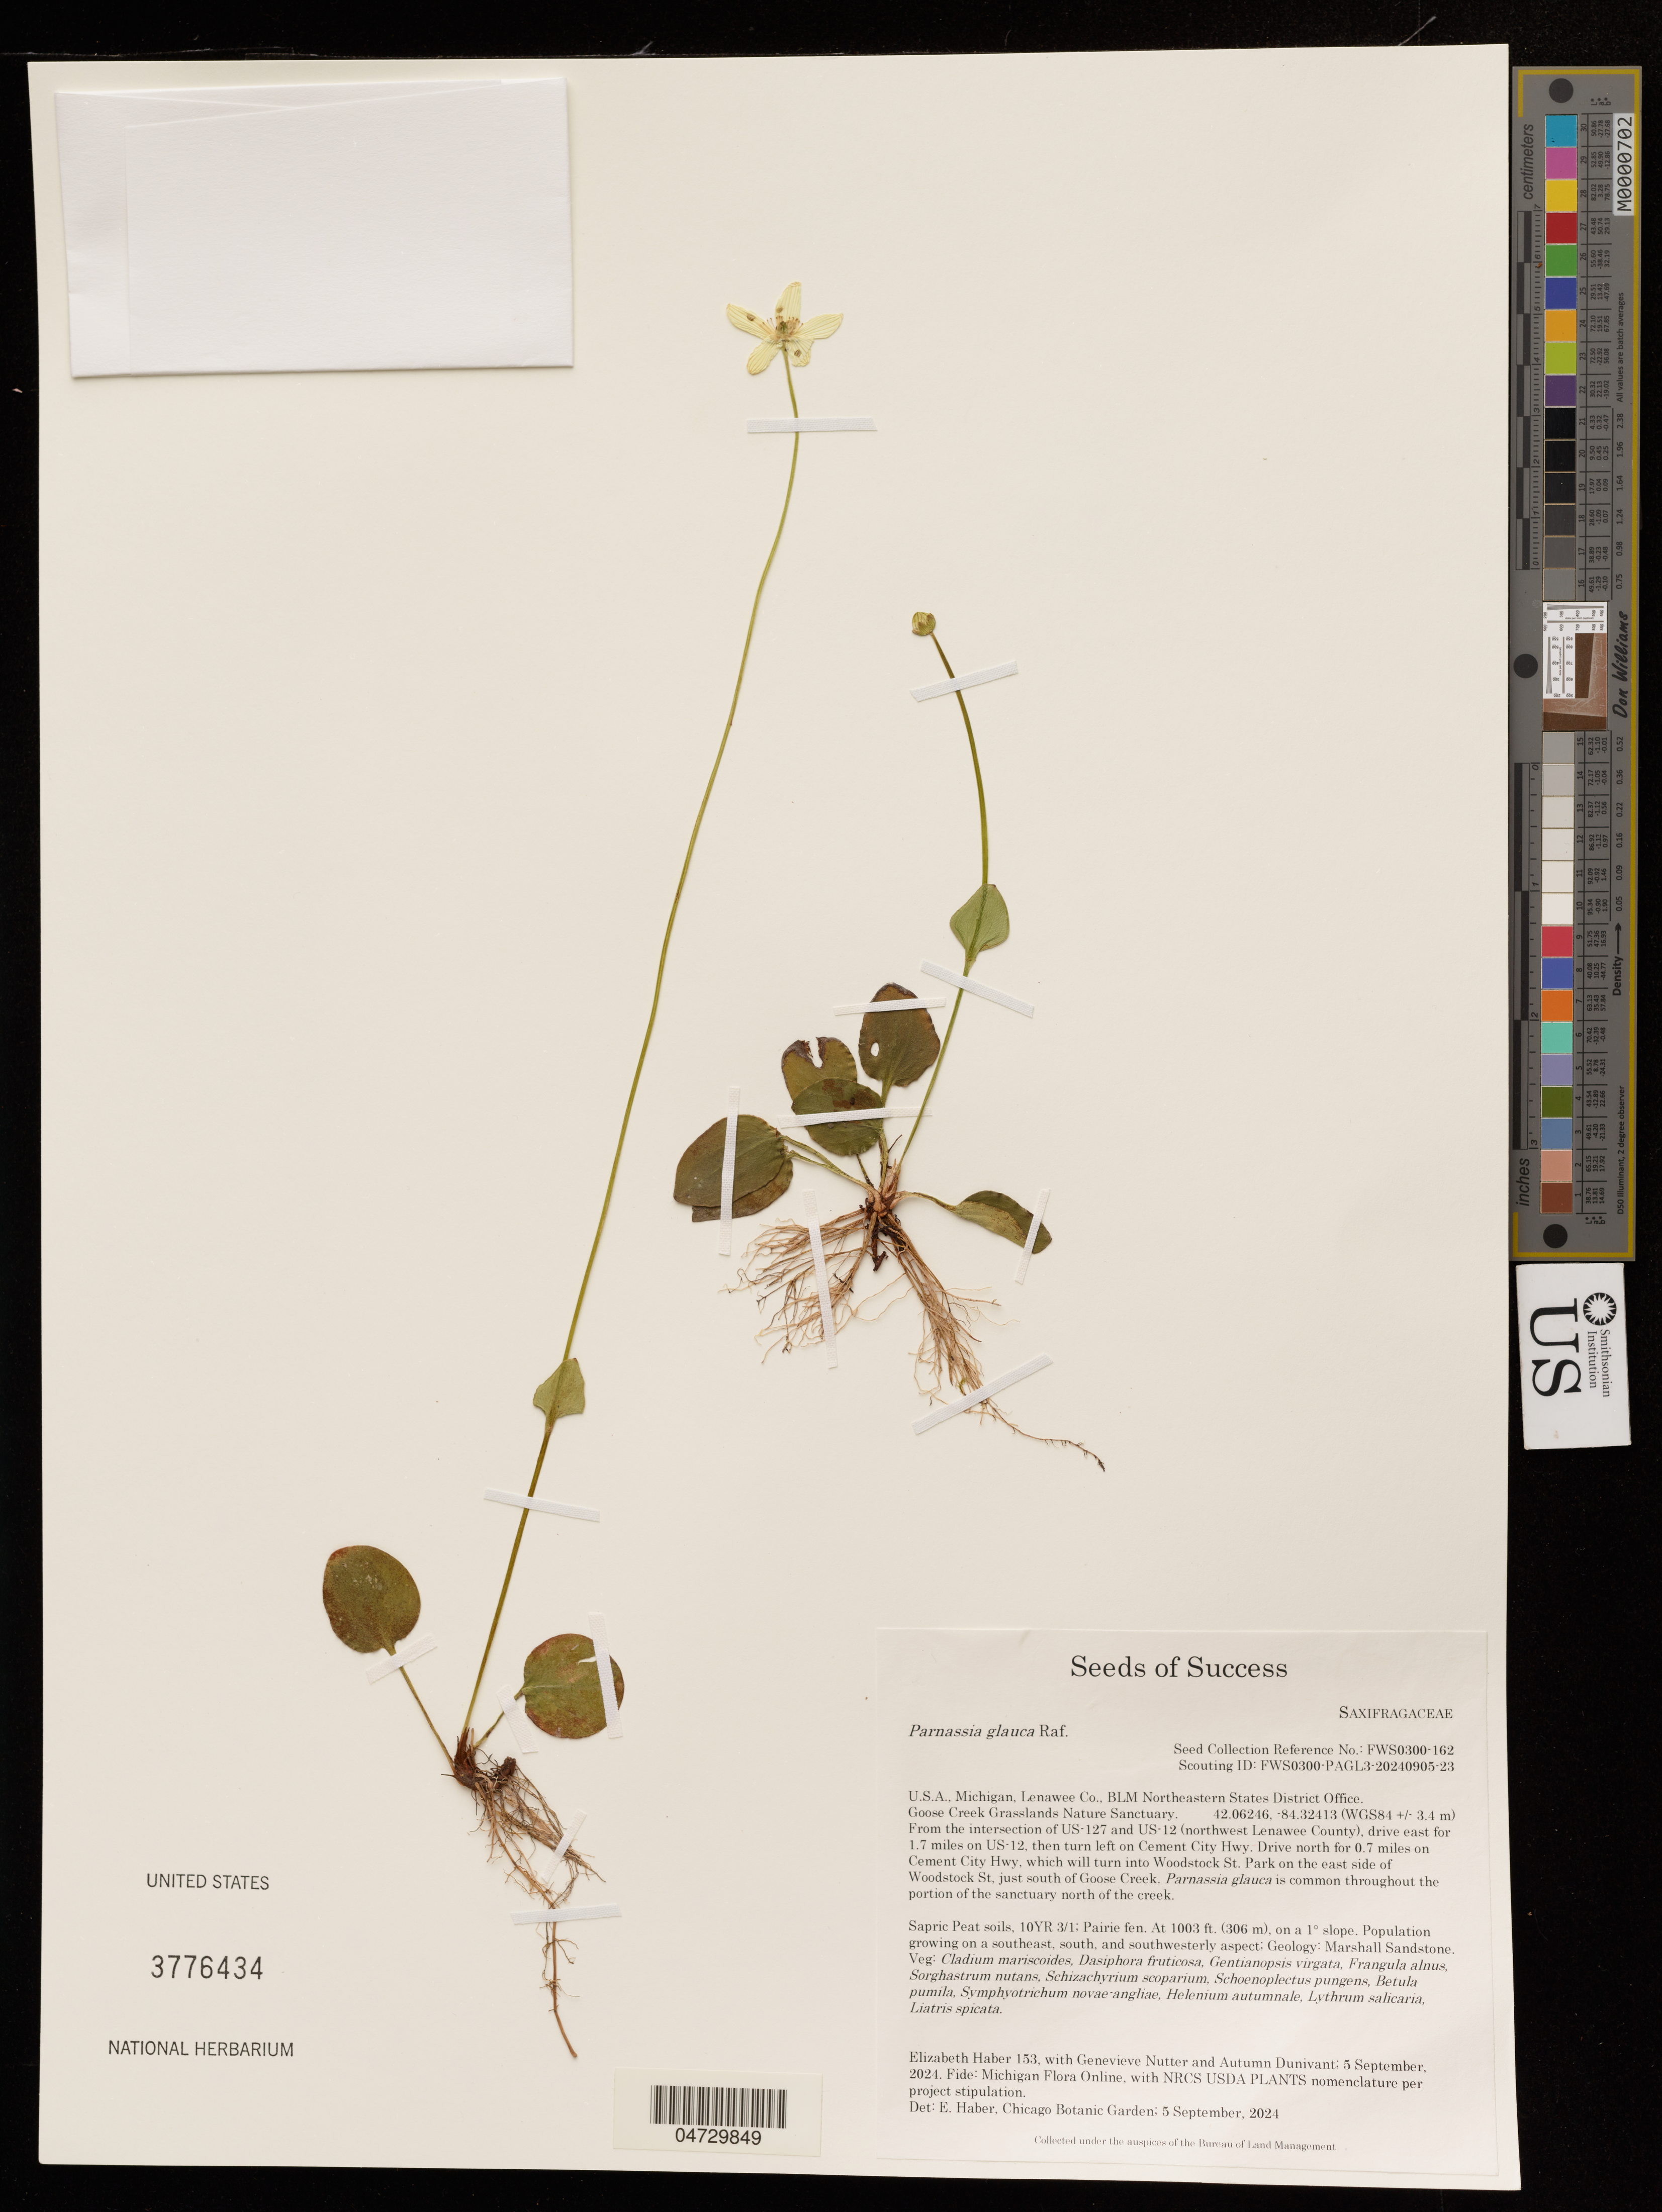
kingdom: Plantae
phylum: Tracheophyta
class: Magnoliopsida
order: Celastrales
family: Parnassiaceae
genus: Parnassia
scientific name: Parnassia glauca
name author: Raf.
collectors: E. Haber, G. Nutter & A. Dunivant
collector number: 153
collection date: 2024-09-05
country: United States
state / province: Michigan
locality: Lenawee Co., BLM Northeastern States District Office. Goose Creek Grasslands Nature Sanctuary. (WGS84 +/- 3.4 m).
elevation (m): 306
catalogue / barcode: US 3776434